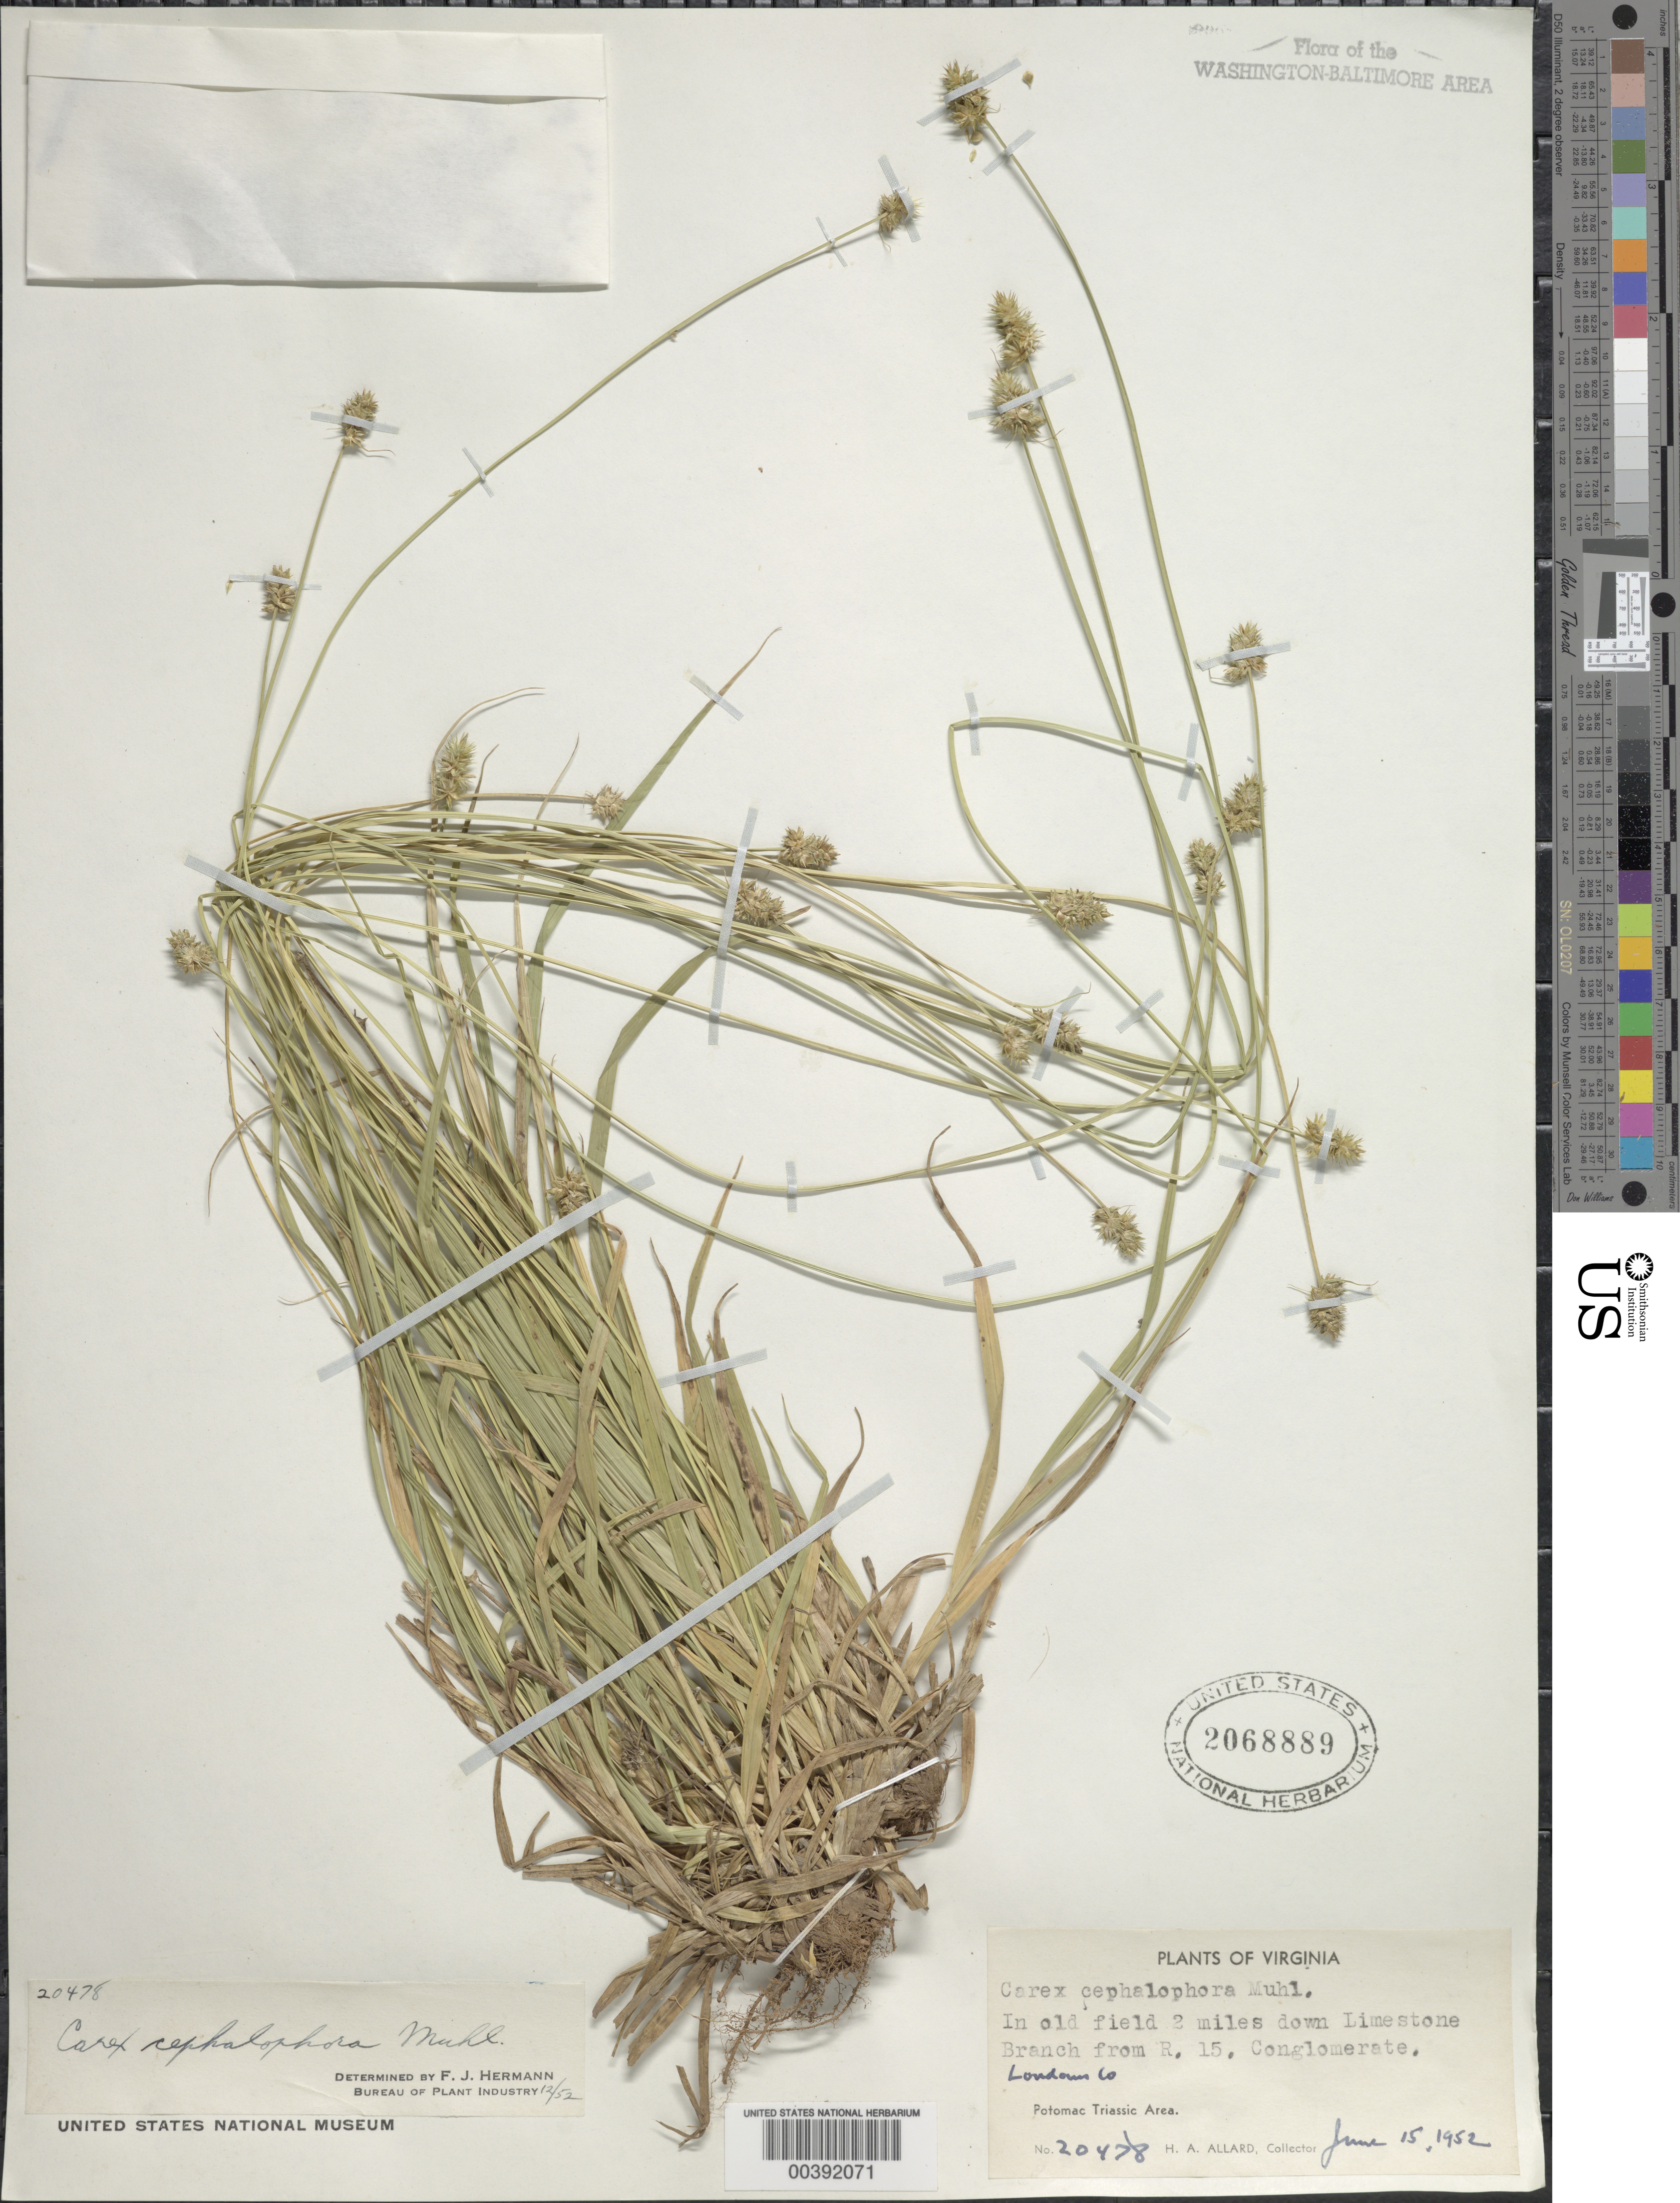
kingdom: Plantae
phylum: Tracheophyta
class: Liliopsida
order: Poales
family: Cyperaceae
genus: Carex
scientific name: Carex cephalophora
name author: Muhl. ex Willd.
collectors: H. A. Allard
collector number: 20478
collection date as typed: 15 Jun 1952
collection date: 1952-06-15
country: United States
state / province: Virginia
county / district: Loudoun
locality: downstream from Route 15 on Limestone Branch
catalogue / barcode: US 2068889